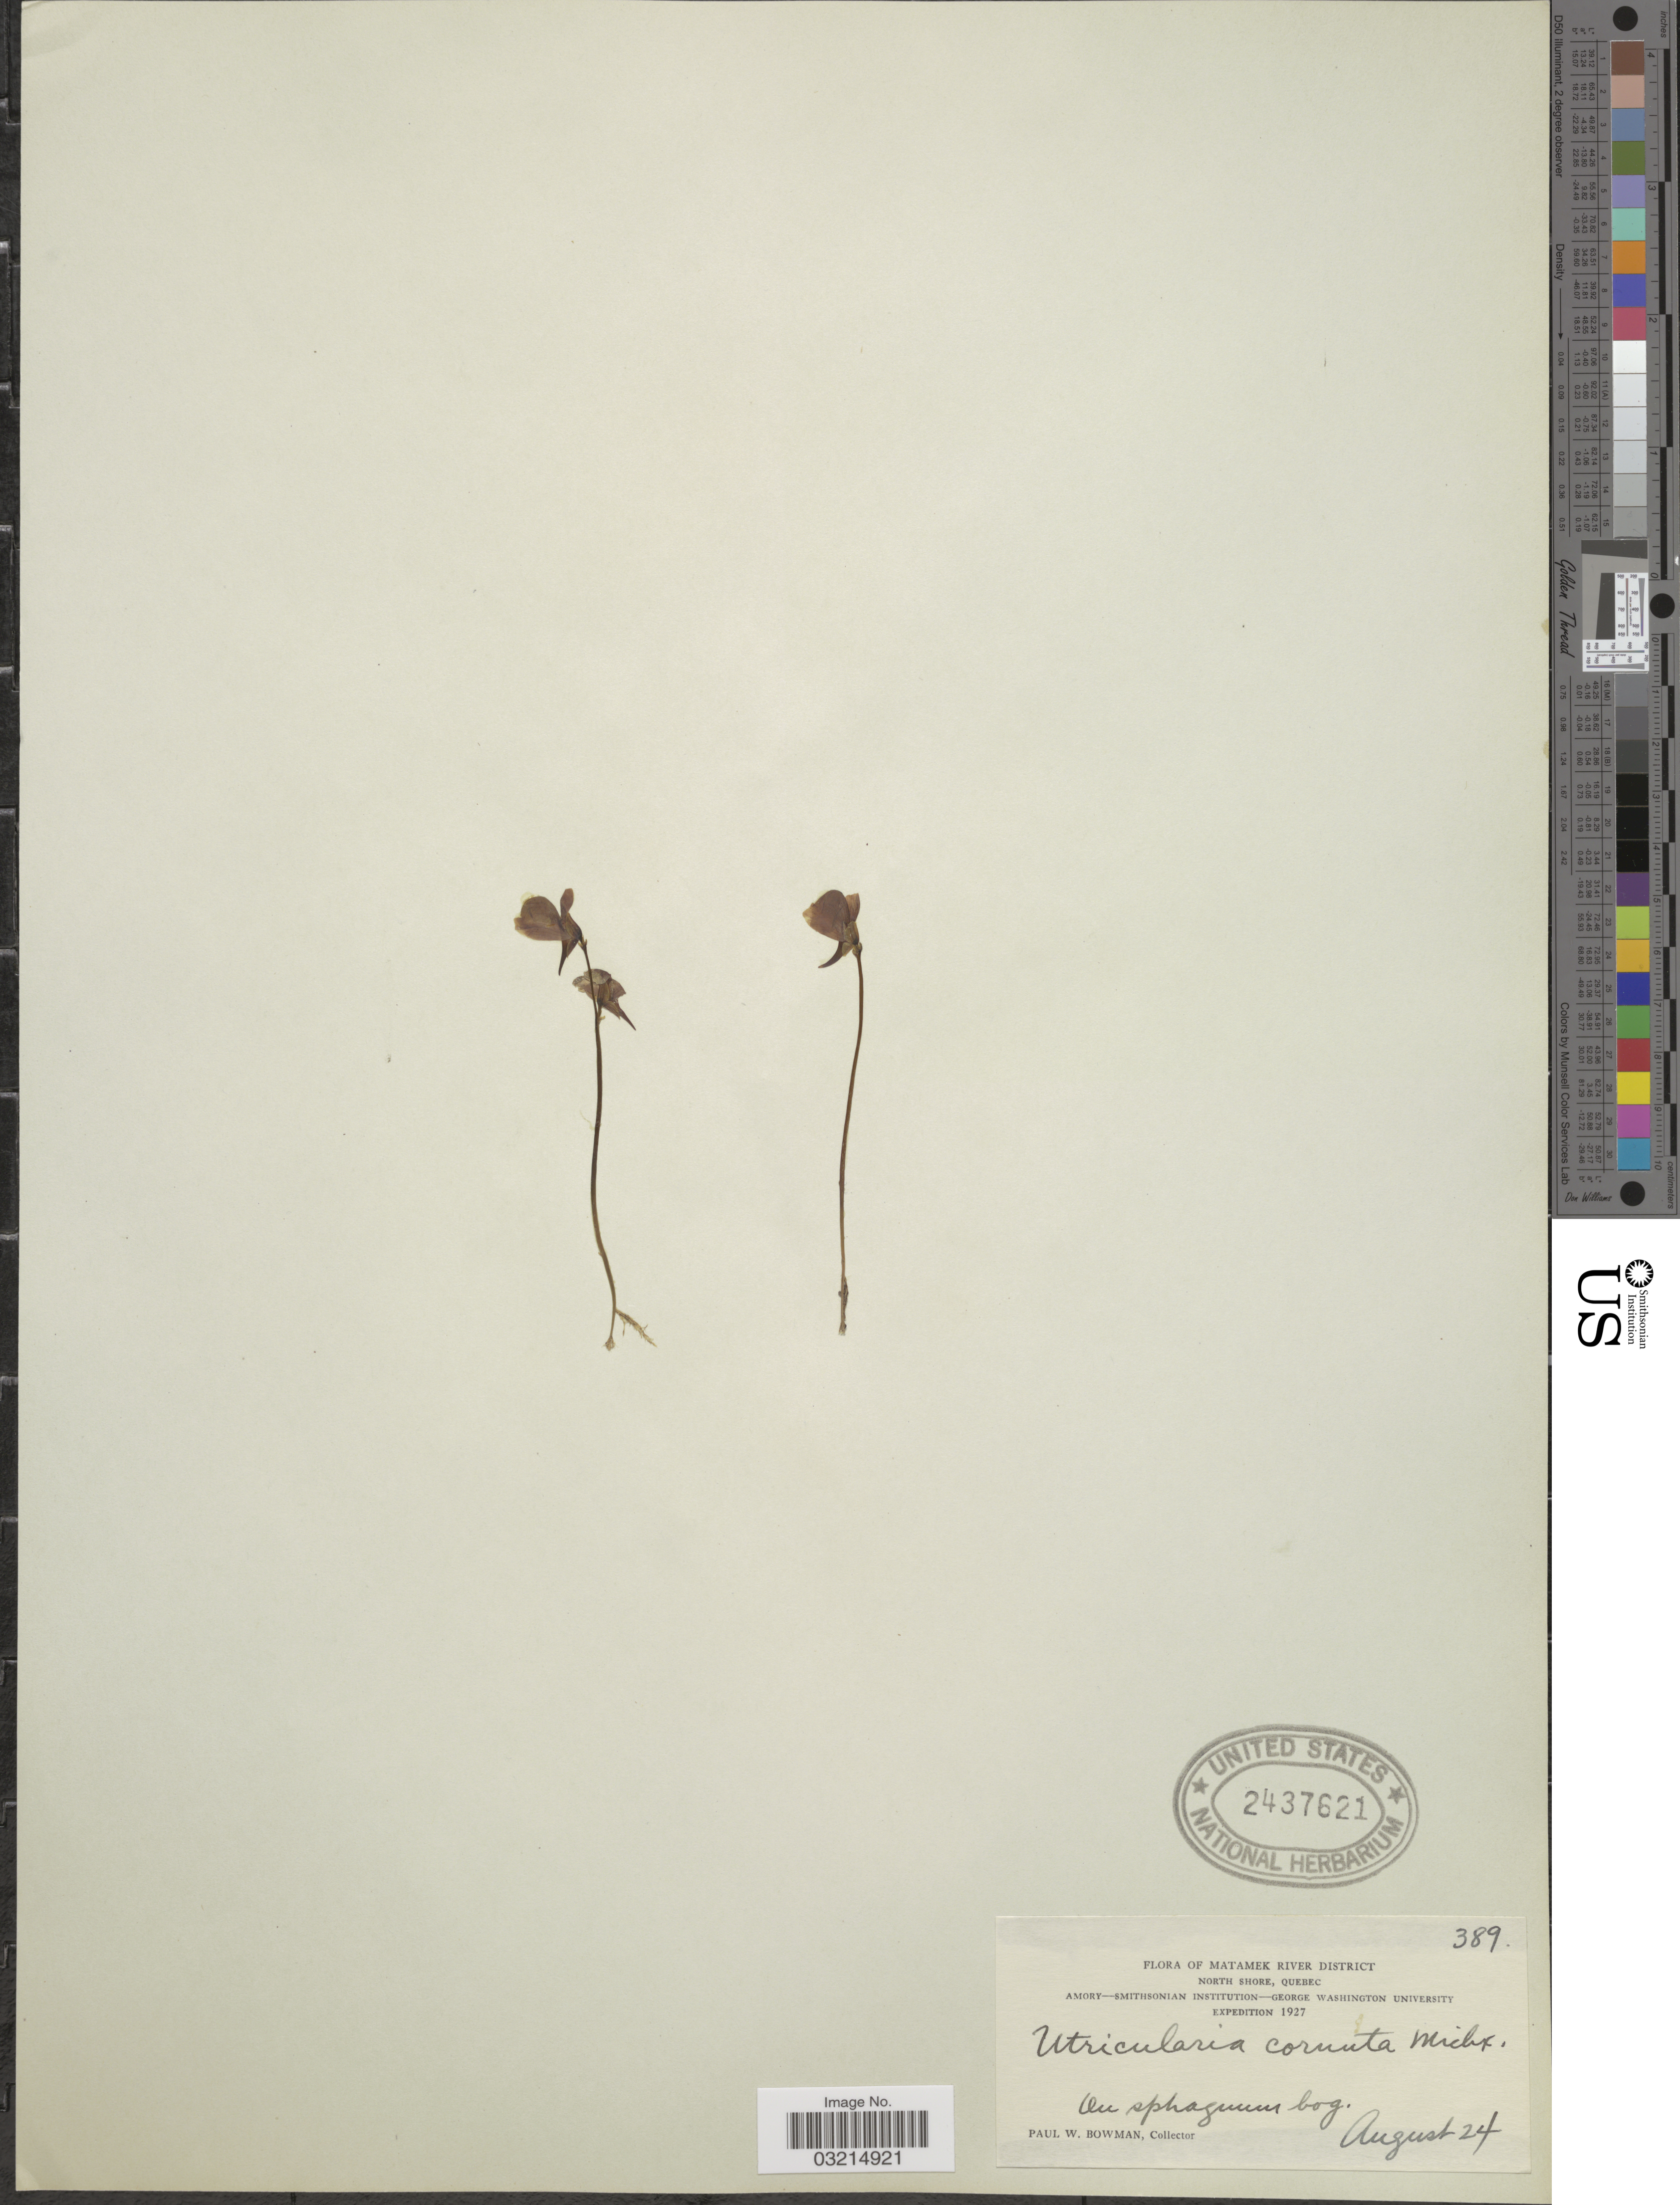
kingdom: Plantae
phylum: Tracheophyta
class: Magnoliopsida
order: Lamiales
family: Lentibulariaceae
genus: Utricularia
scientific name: Utricularia cornuta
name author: Michx.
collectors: P. Bowman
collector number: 389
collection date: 1927-08-24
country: Canada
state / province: Quebec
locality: Matamek River District, North Shore.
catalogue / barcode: US 2437621